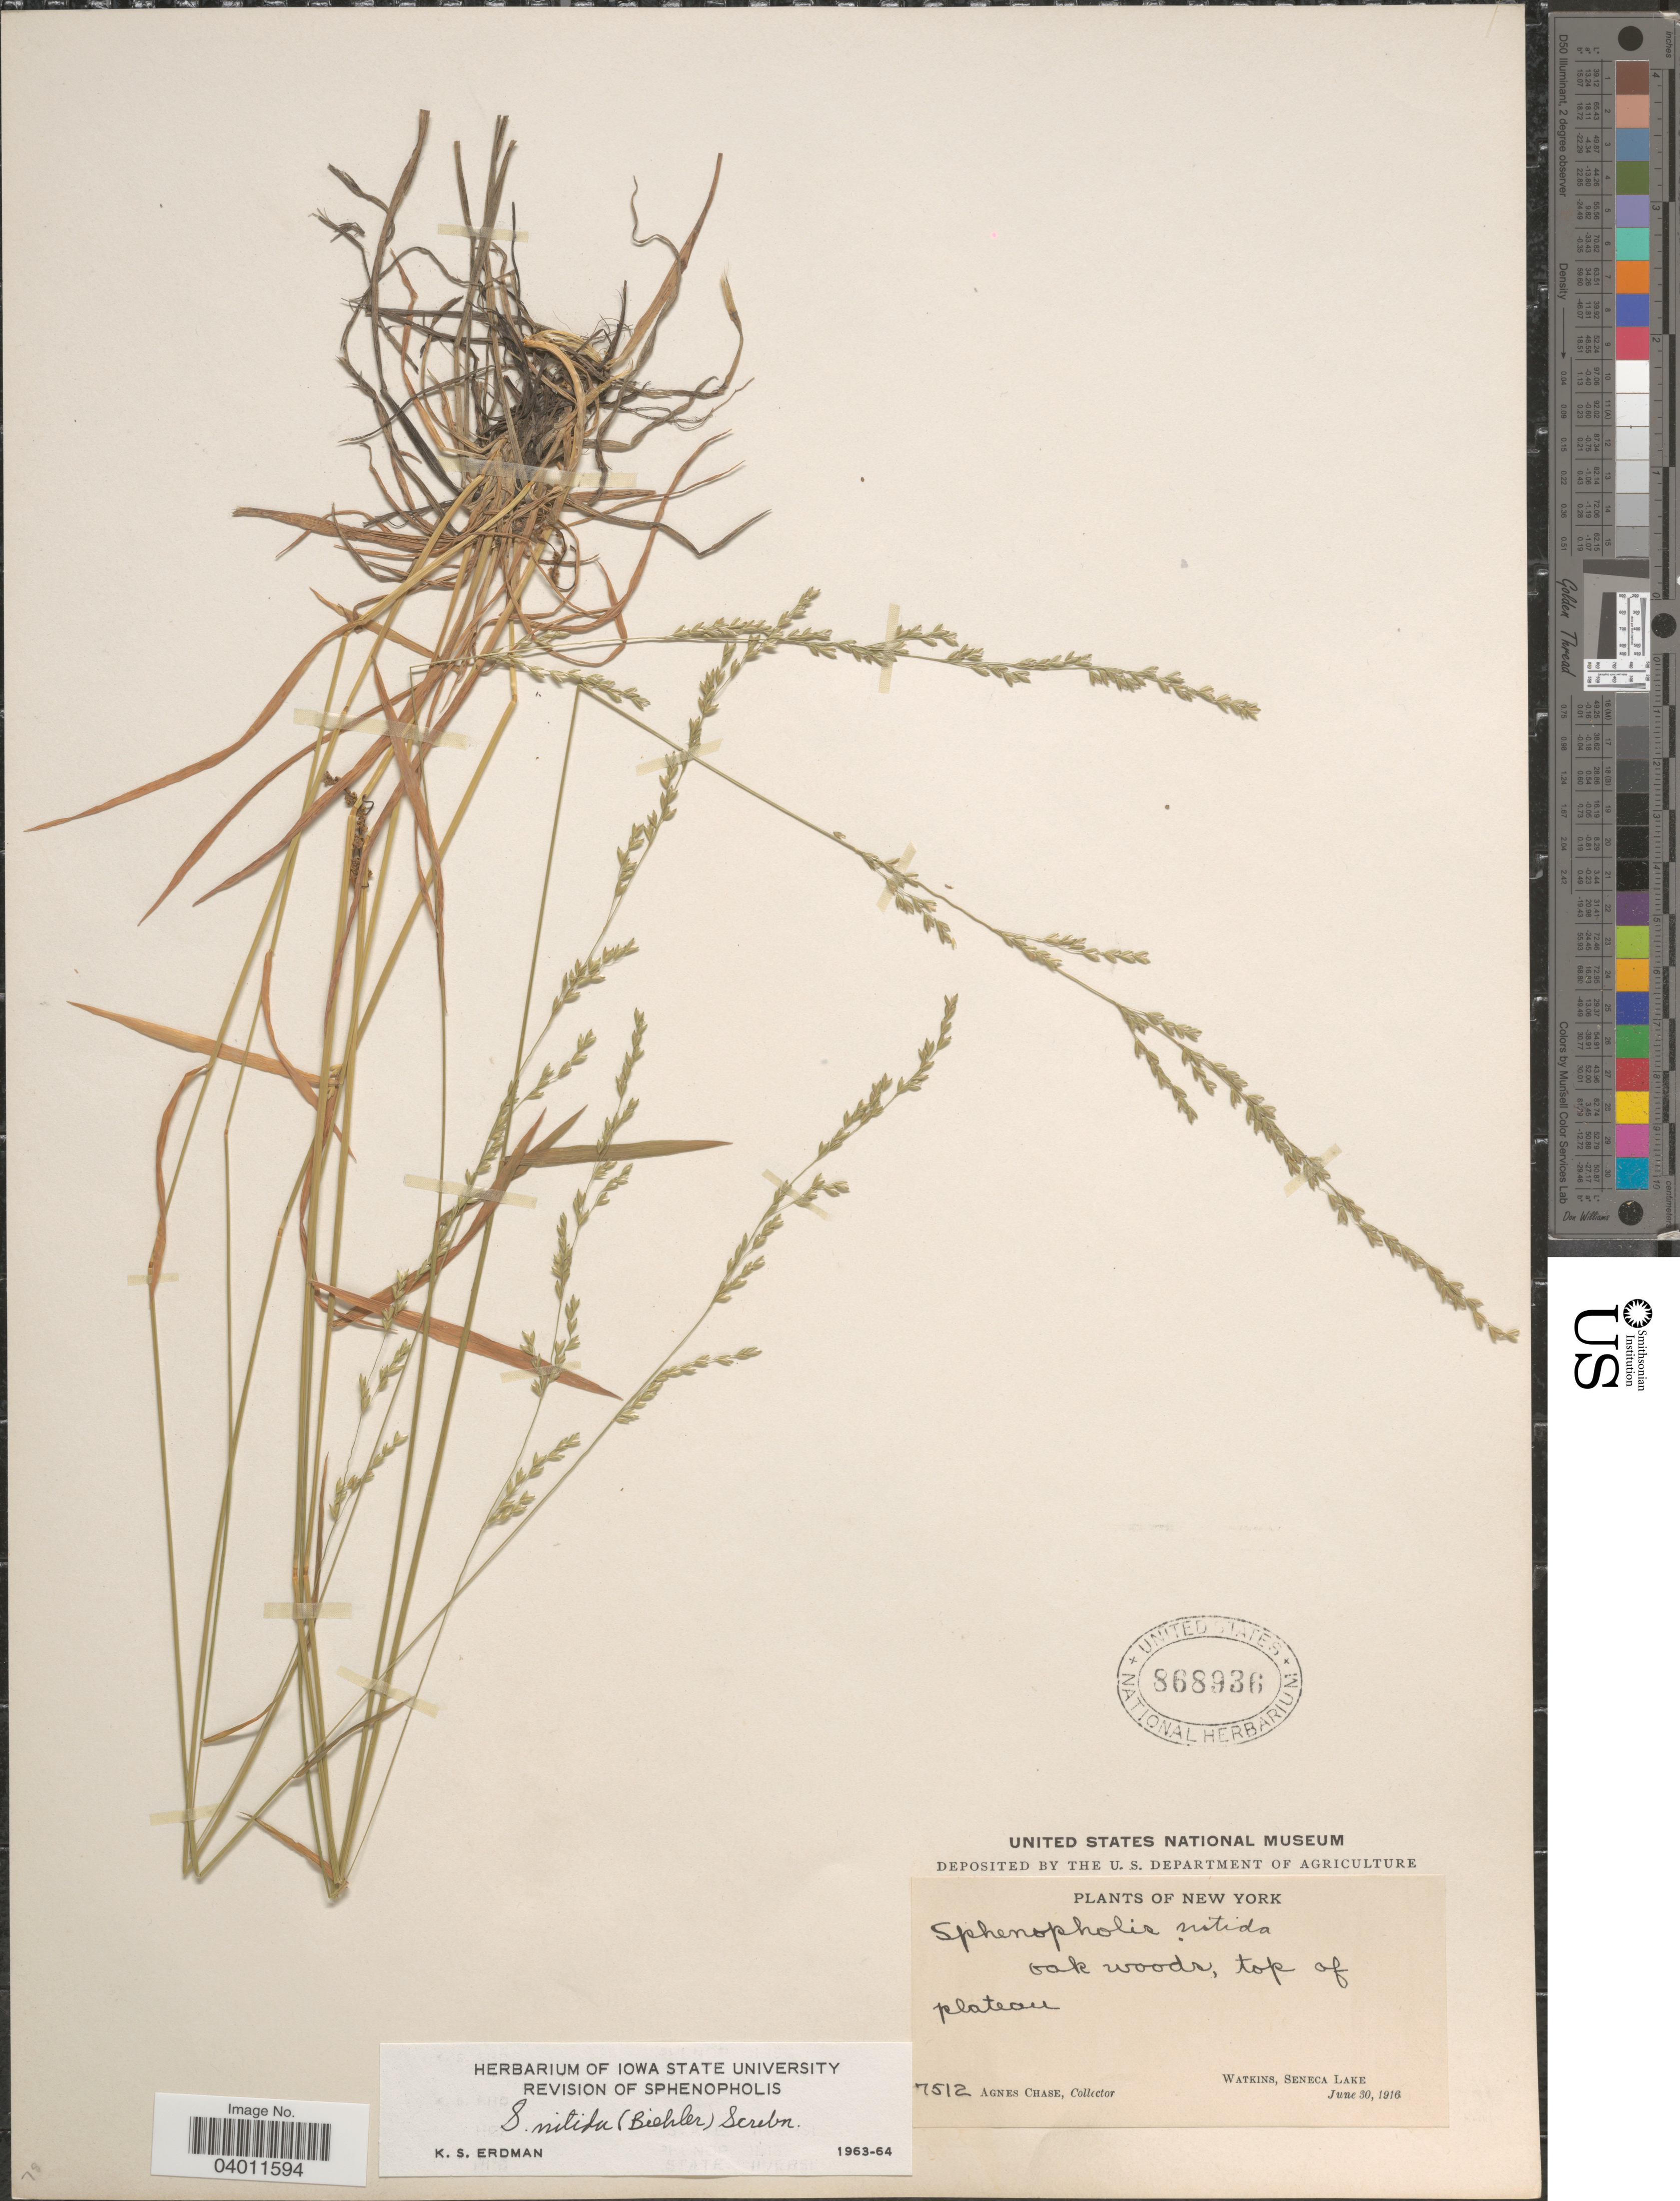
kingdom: Plantae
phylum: Tracheophyta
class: Liliopsida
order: Poales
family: Poaceae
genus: Sphenopholis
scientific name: Sphenopholis nitida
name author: (Biehler) Scribn.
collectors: A. Chase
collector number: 7512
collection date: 1916-06-30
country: United States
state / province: New York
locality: Oak woods, top of plateau. Watkins, Seneca Lake.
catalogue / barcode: US 868936